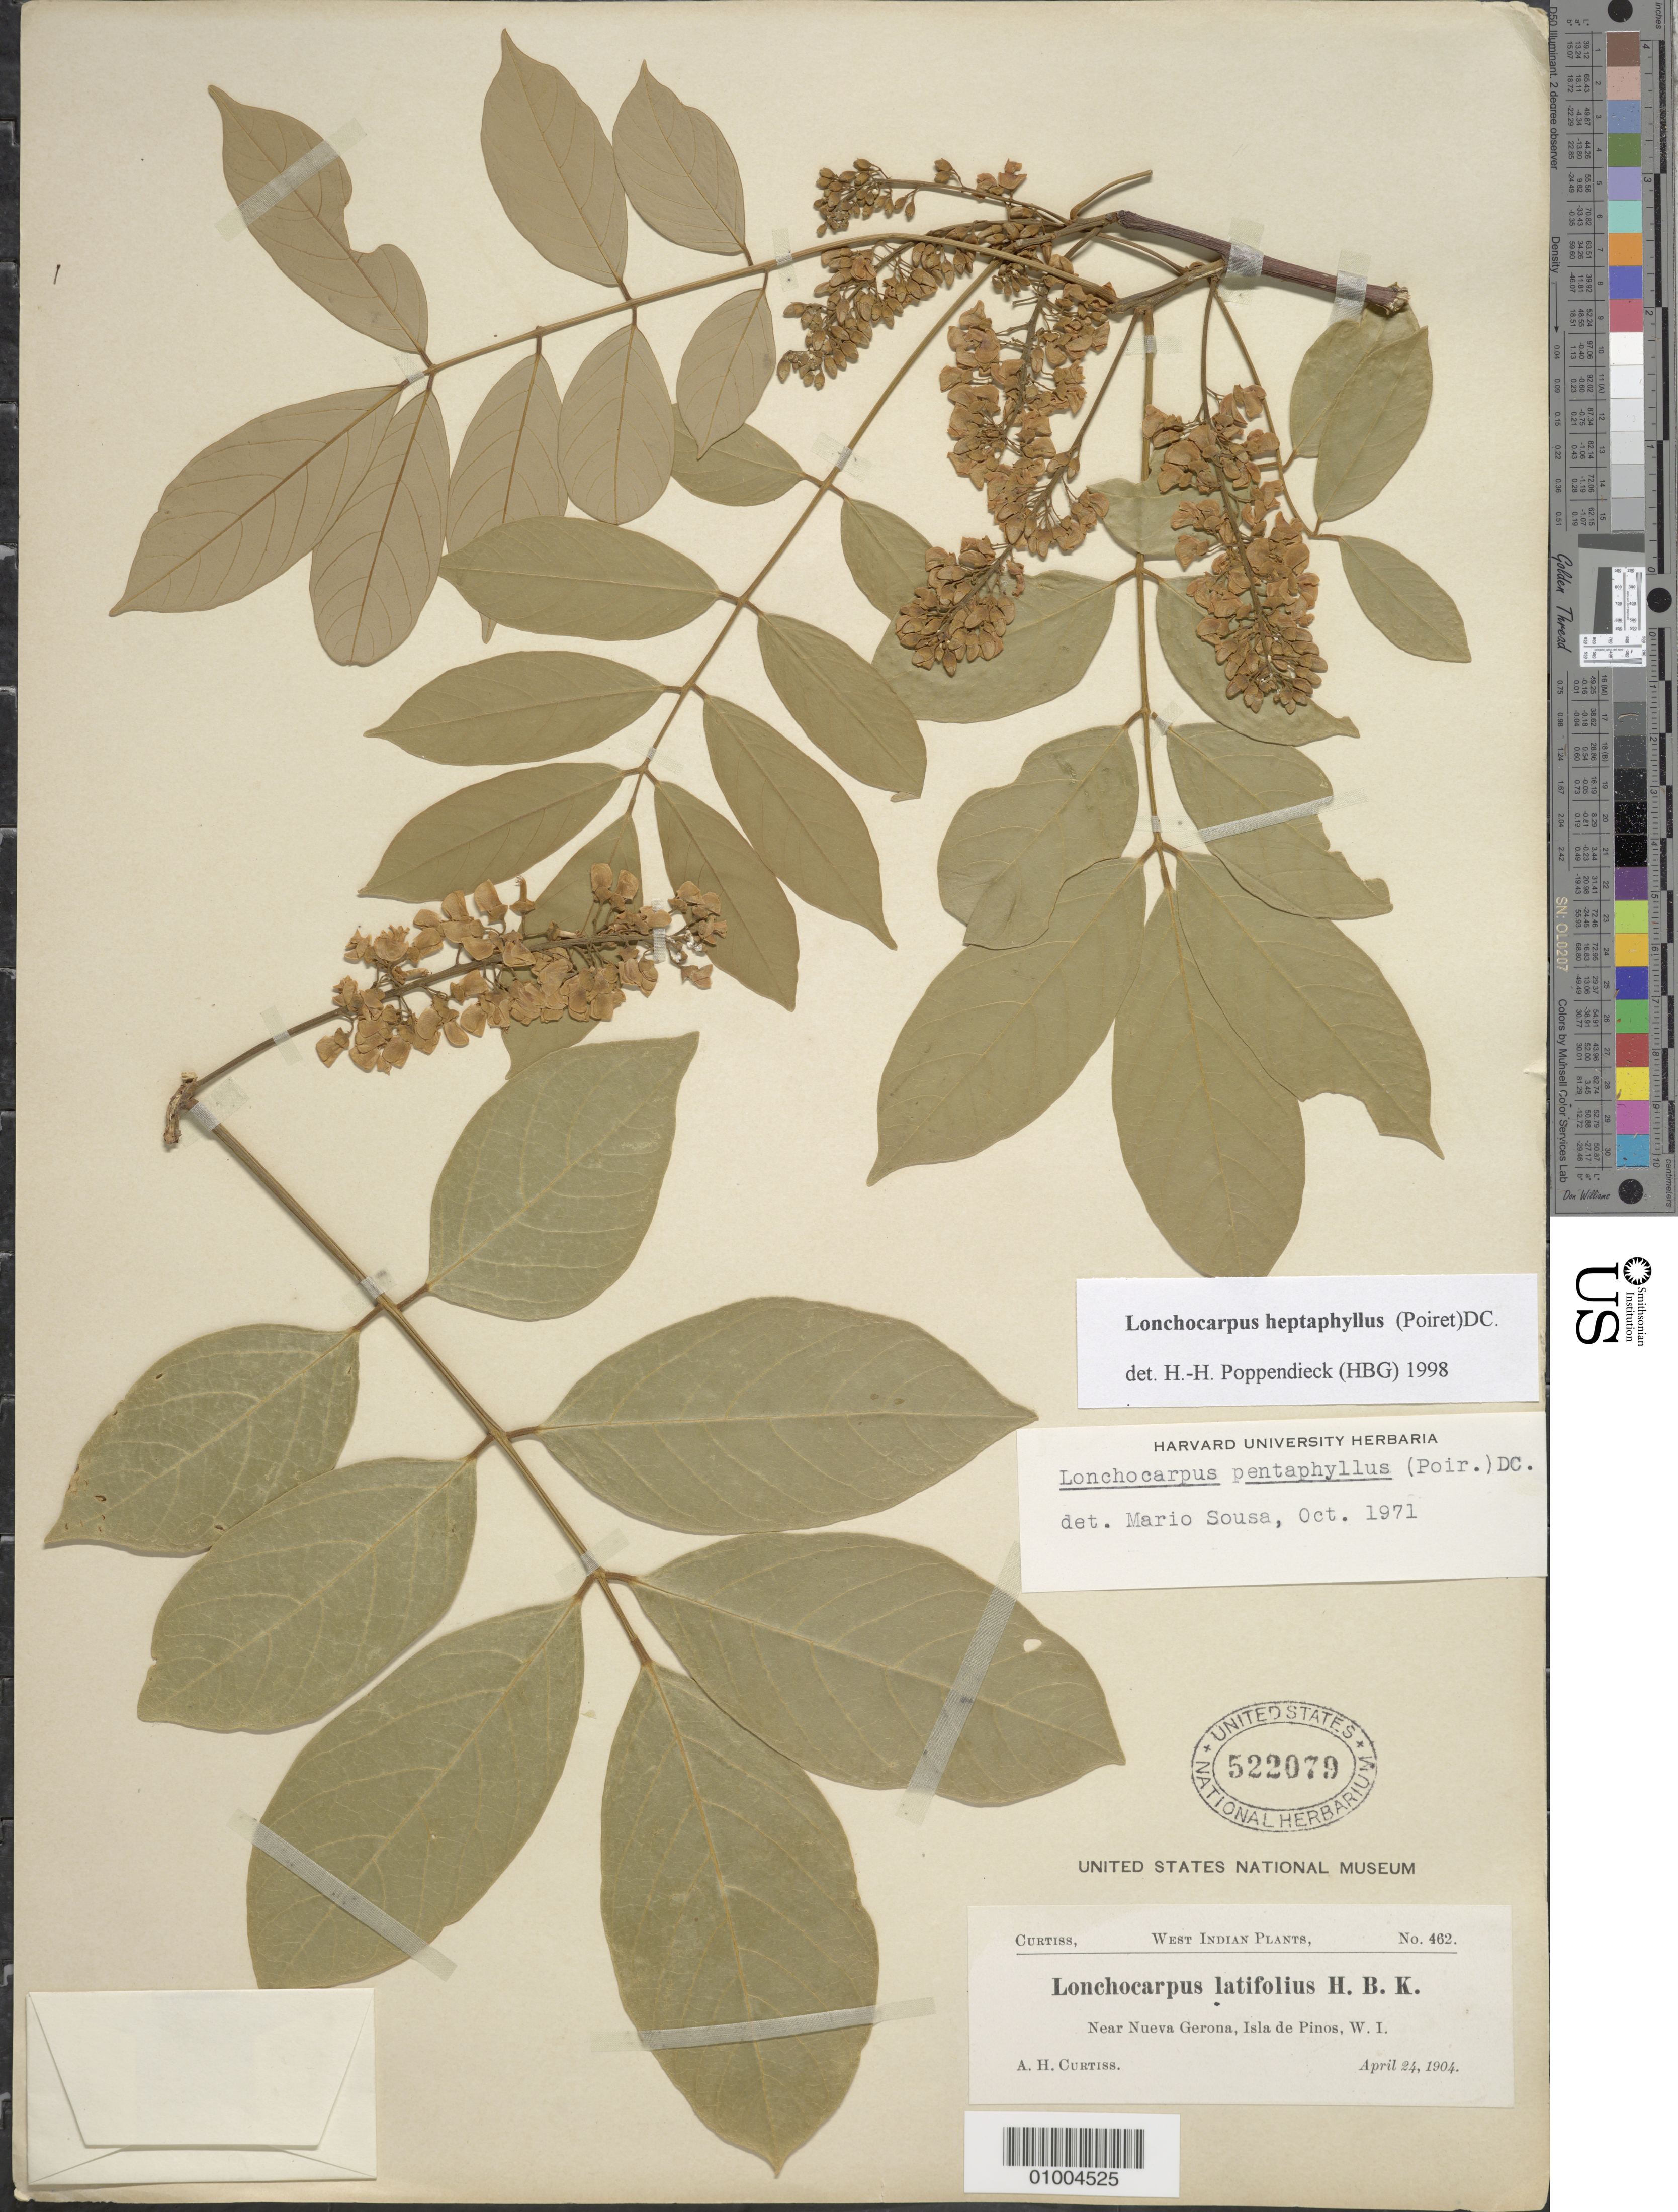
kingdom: Plantae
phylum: Tracheophyta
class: Magnoliopsida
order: Fabales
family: Fabaceae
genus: Lonchocarpus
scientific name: Lonchocarpus heptaphyllus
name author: (Poir.) DC.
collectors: A. H. Curtiss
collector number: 462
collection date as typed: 24 Apr 1904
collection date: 1904-04-24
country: Cuba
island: Isla de la Juventud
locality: Isle of Pines, Near Nueva Gerona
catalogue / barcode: US 522079